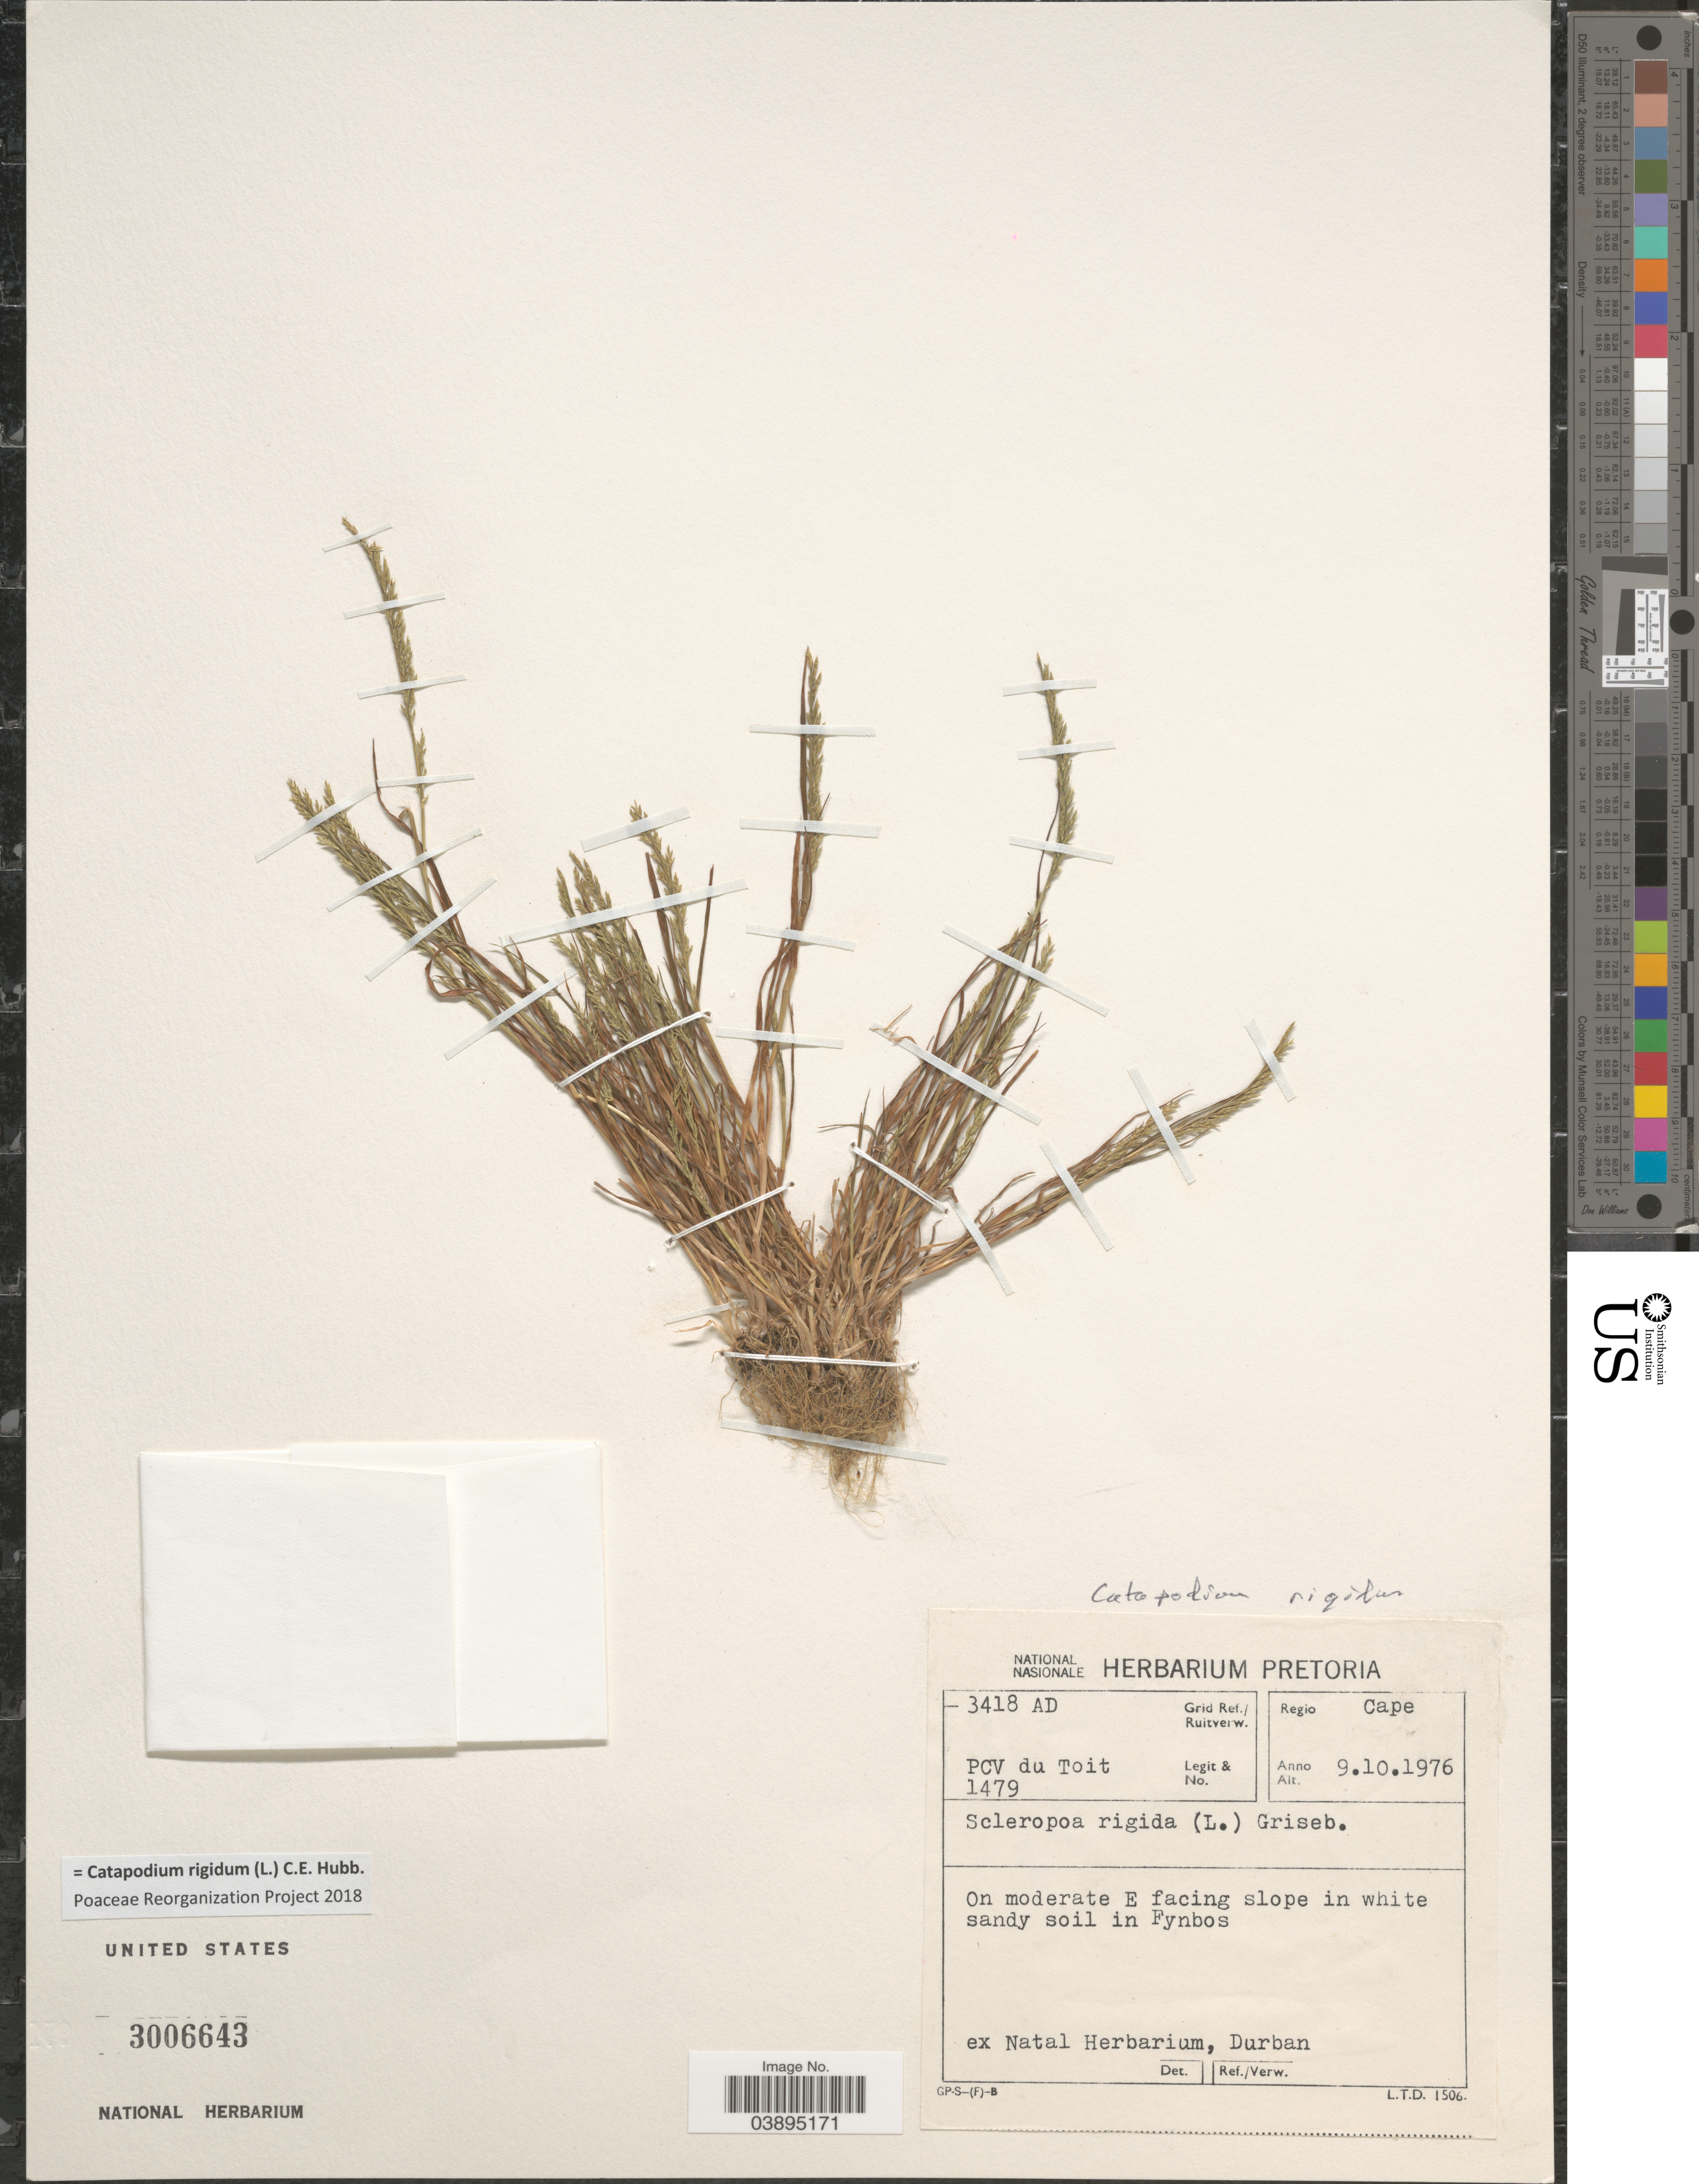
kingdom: Plantae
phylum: Tracheophyta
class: Liliopsida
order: Poales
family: Poaceae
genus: Catapodium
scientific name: Catapodium rigidum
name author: (L.) C.E. Hubb.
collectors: P. Du Toit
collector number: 1479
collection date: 1976-10-09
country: South Africa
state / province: KwaZulu-Natal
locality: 3418 AD Grid Ref./Ruitverw. Regio Cape. E facing slope in white sandy soil in Fynbos.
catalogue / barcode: US 3006643